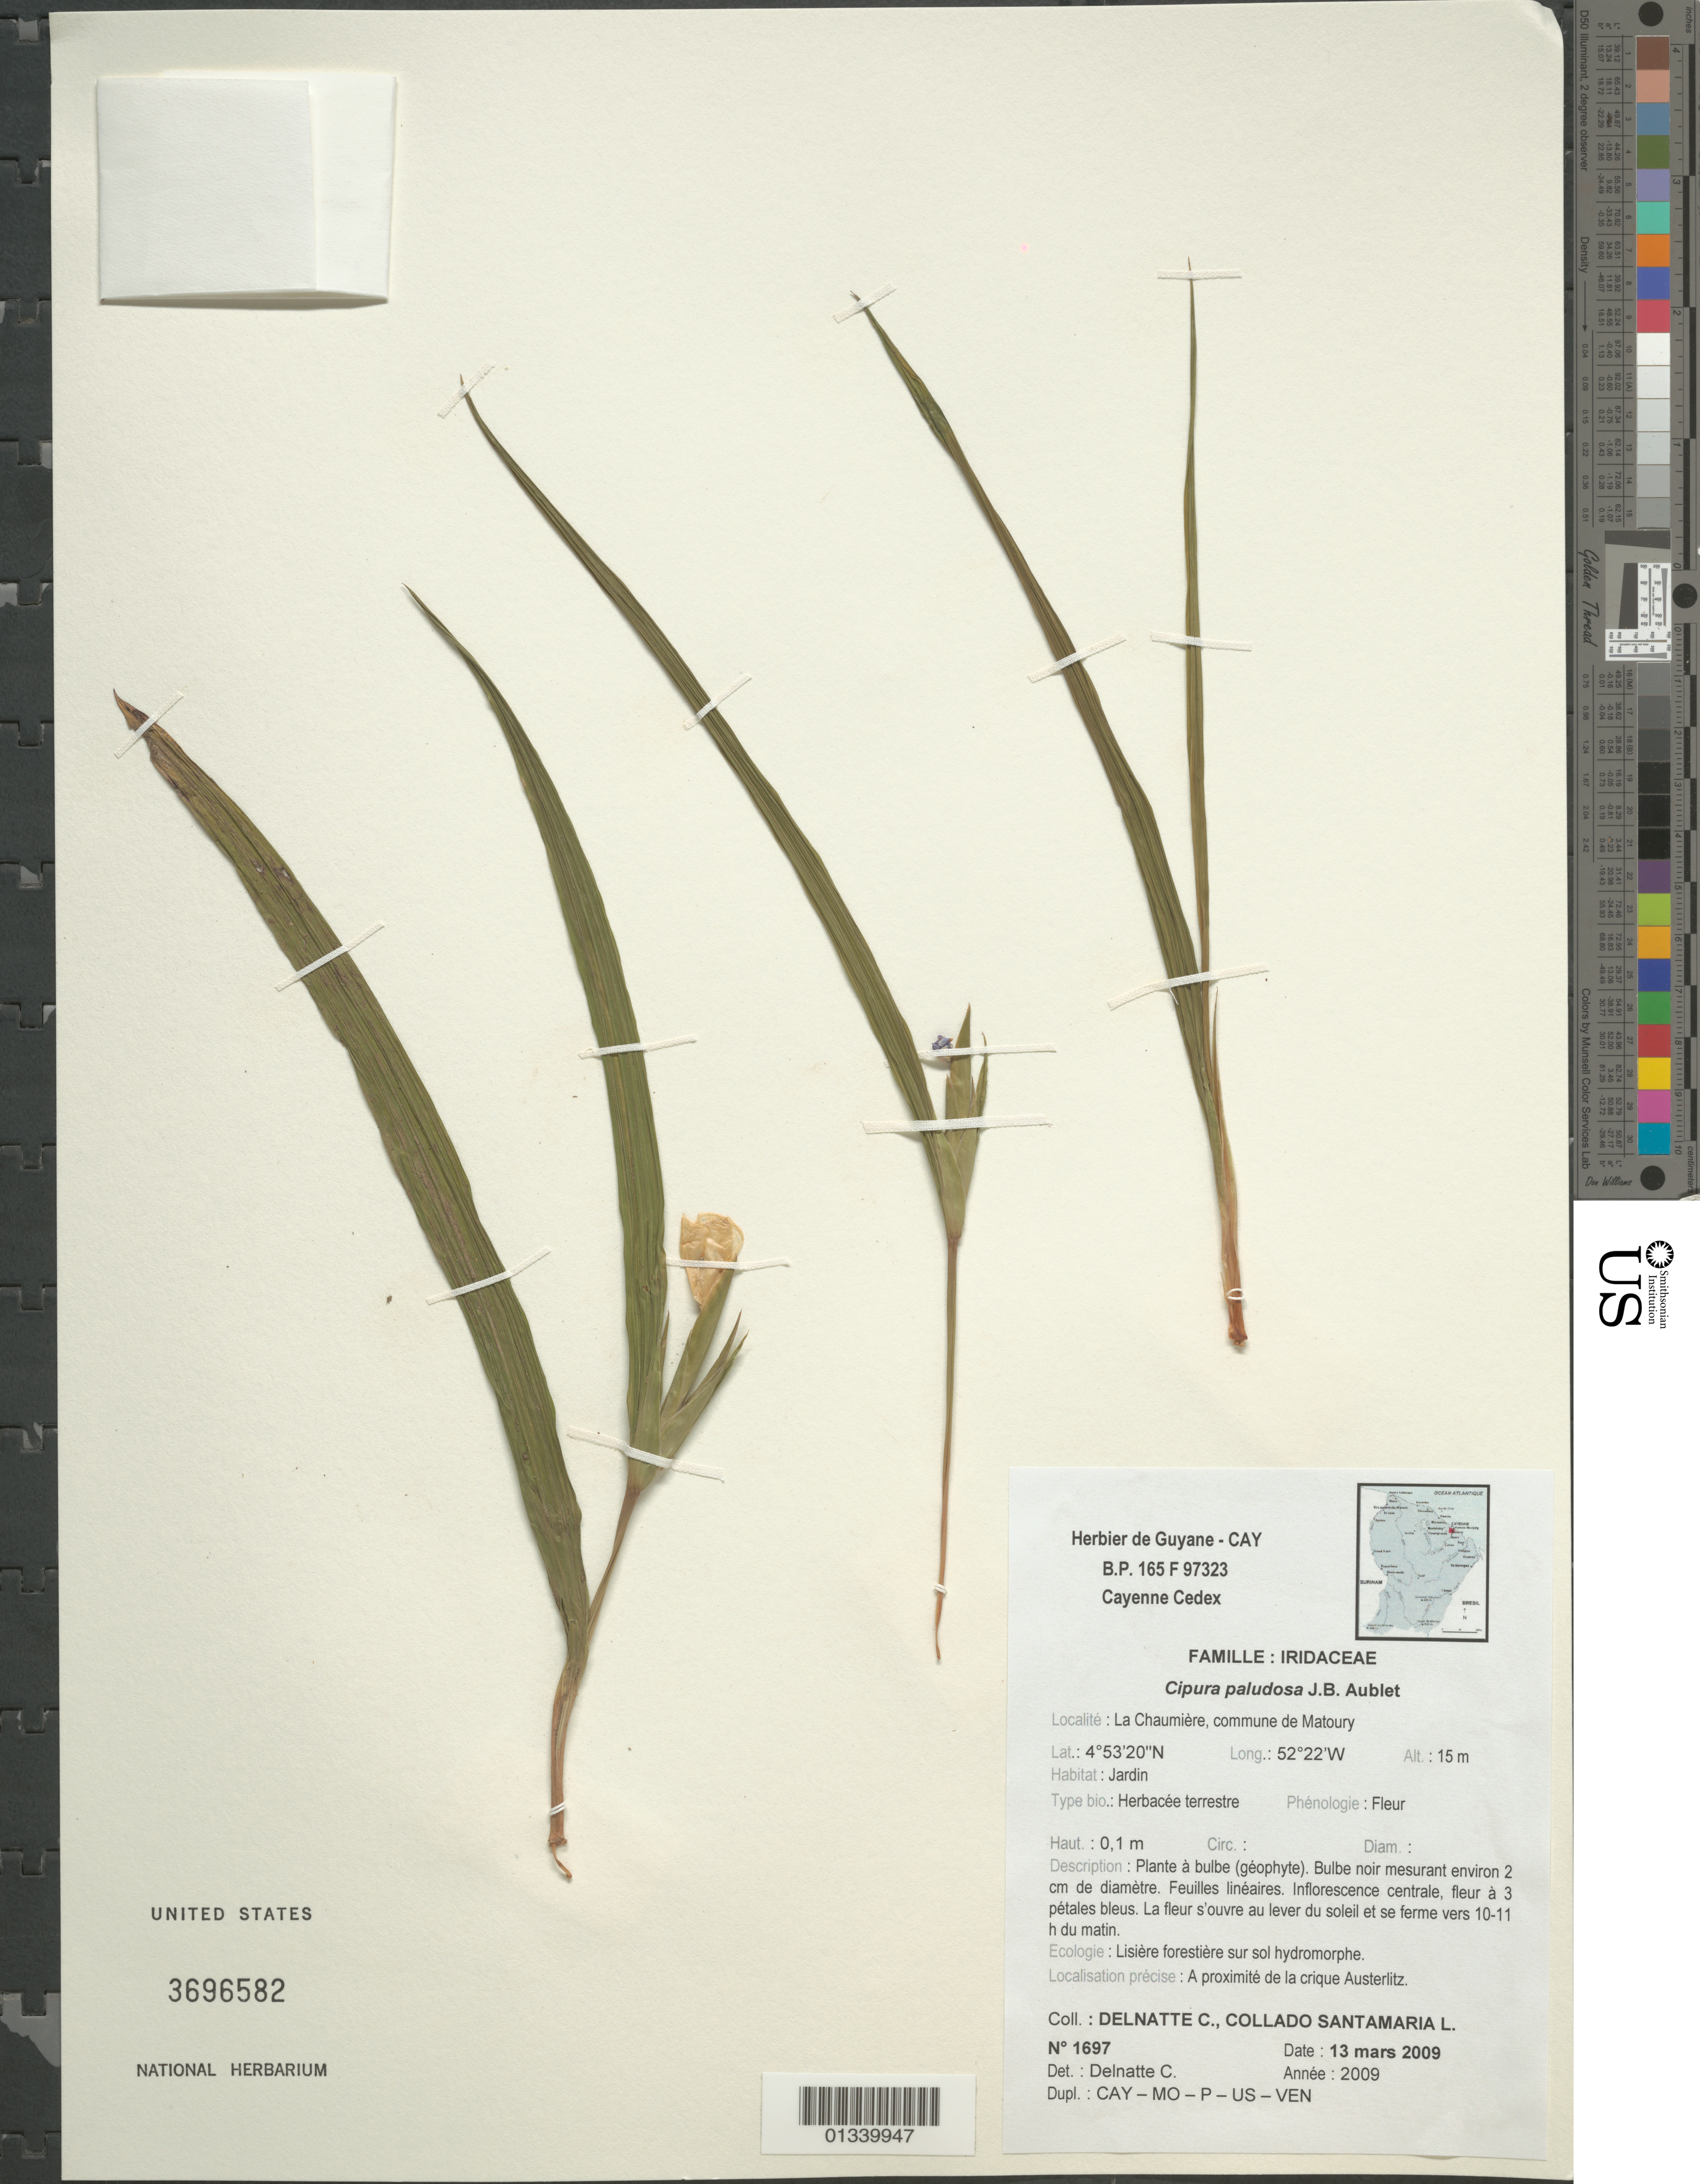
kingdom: Plantae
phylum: Tracheophyta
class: Liliopsida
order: Asparagales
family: Iridaceae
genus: Cipura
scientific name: Cipura paludosa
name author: Aubl.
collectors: C. Delnatte & L. Collado Santamaria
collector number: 1697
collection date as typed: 13 March 2009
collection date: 2009-03-13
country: French Guiana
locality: La Chaumiere, commune de Matoury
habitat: A prox. de la crique Austerlitz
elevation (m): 15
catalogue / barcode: US 3696582